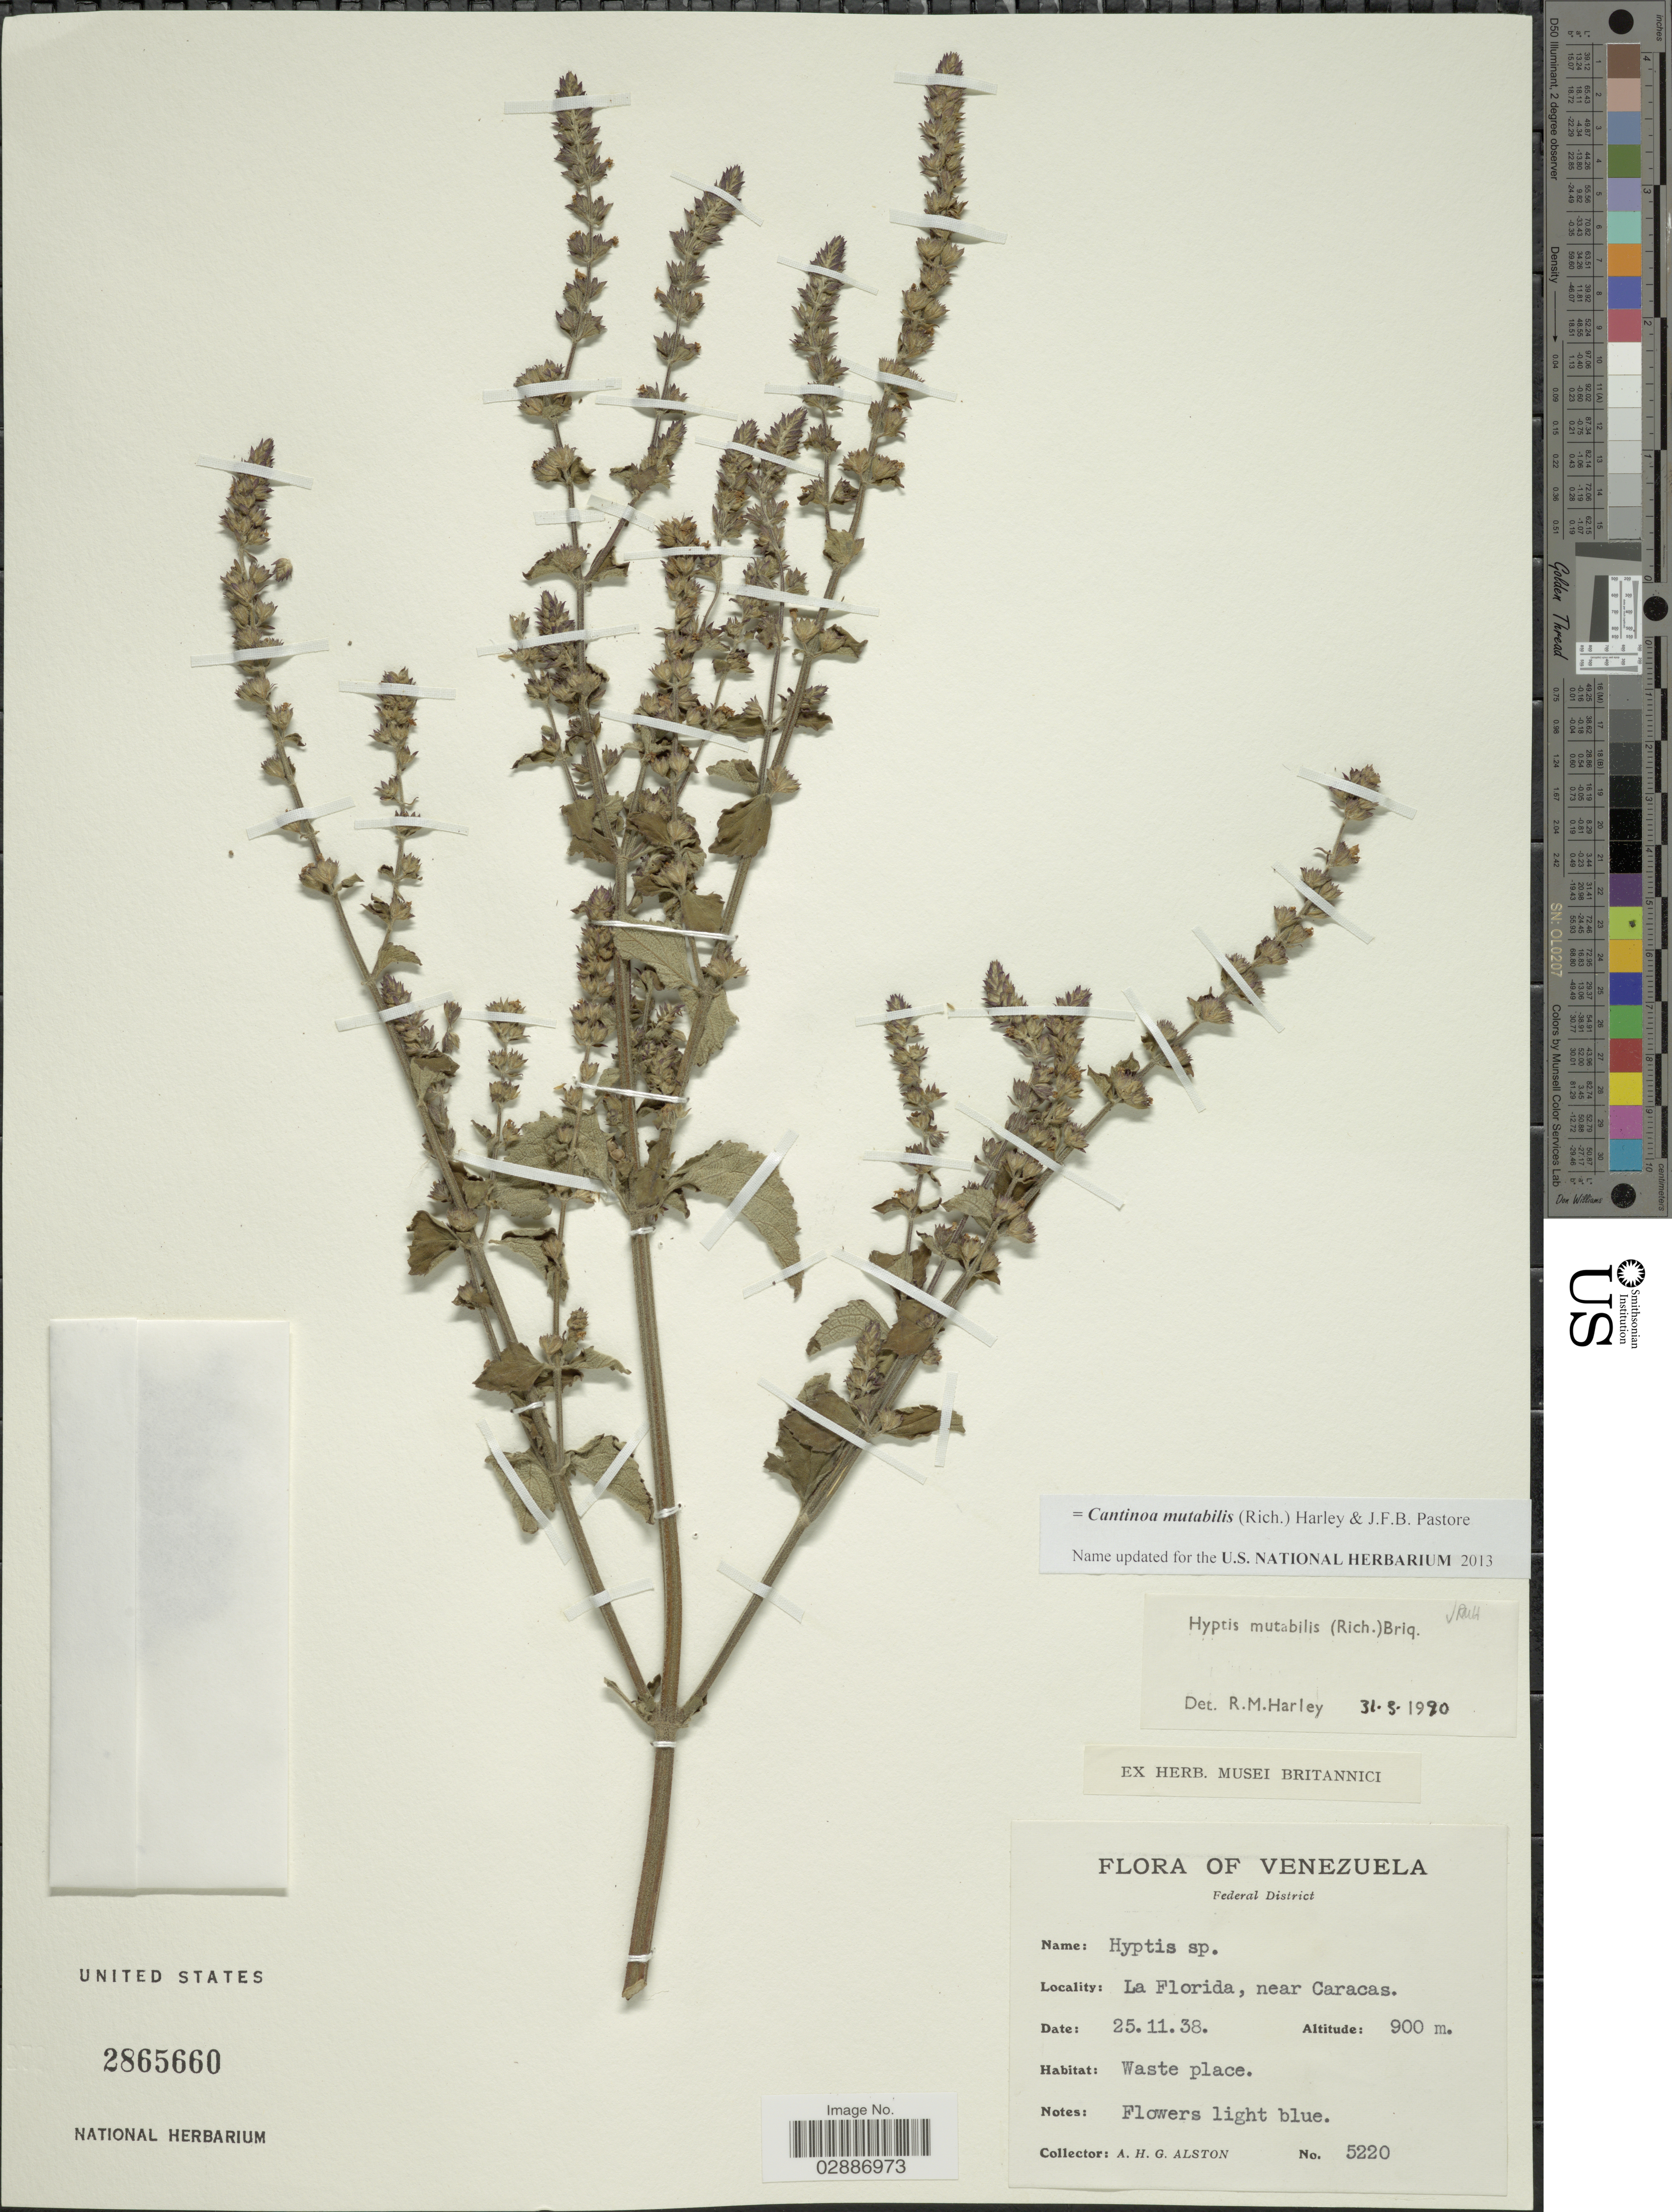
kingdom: Plantae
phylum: Tracheophyta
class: Magnoliopsida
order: Lamiales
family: Lamiaceae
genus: Cantinoa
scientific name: Cantinoa mutabilis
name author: (Epling) Harley & J.F.B. Pastore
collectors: A. H. Alston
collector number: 5220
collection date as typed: Transcribed d/m/y: 25/11/38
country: Venezuela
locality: Federal District. La Florida, near Caracas.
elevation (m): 900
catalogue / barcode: US 2865660